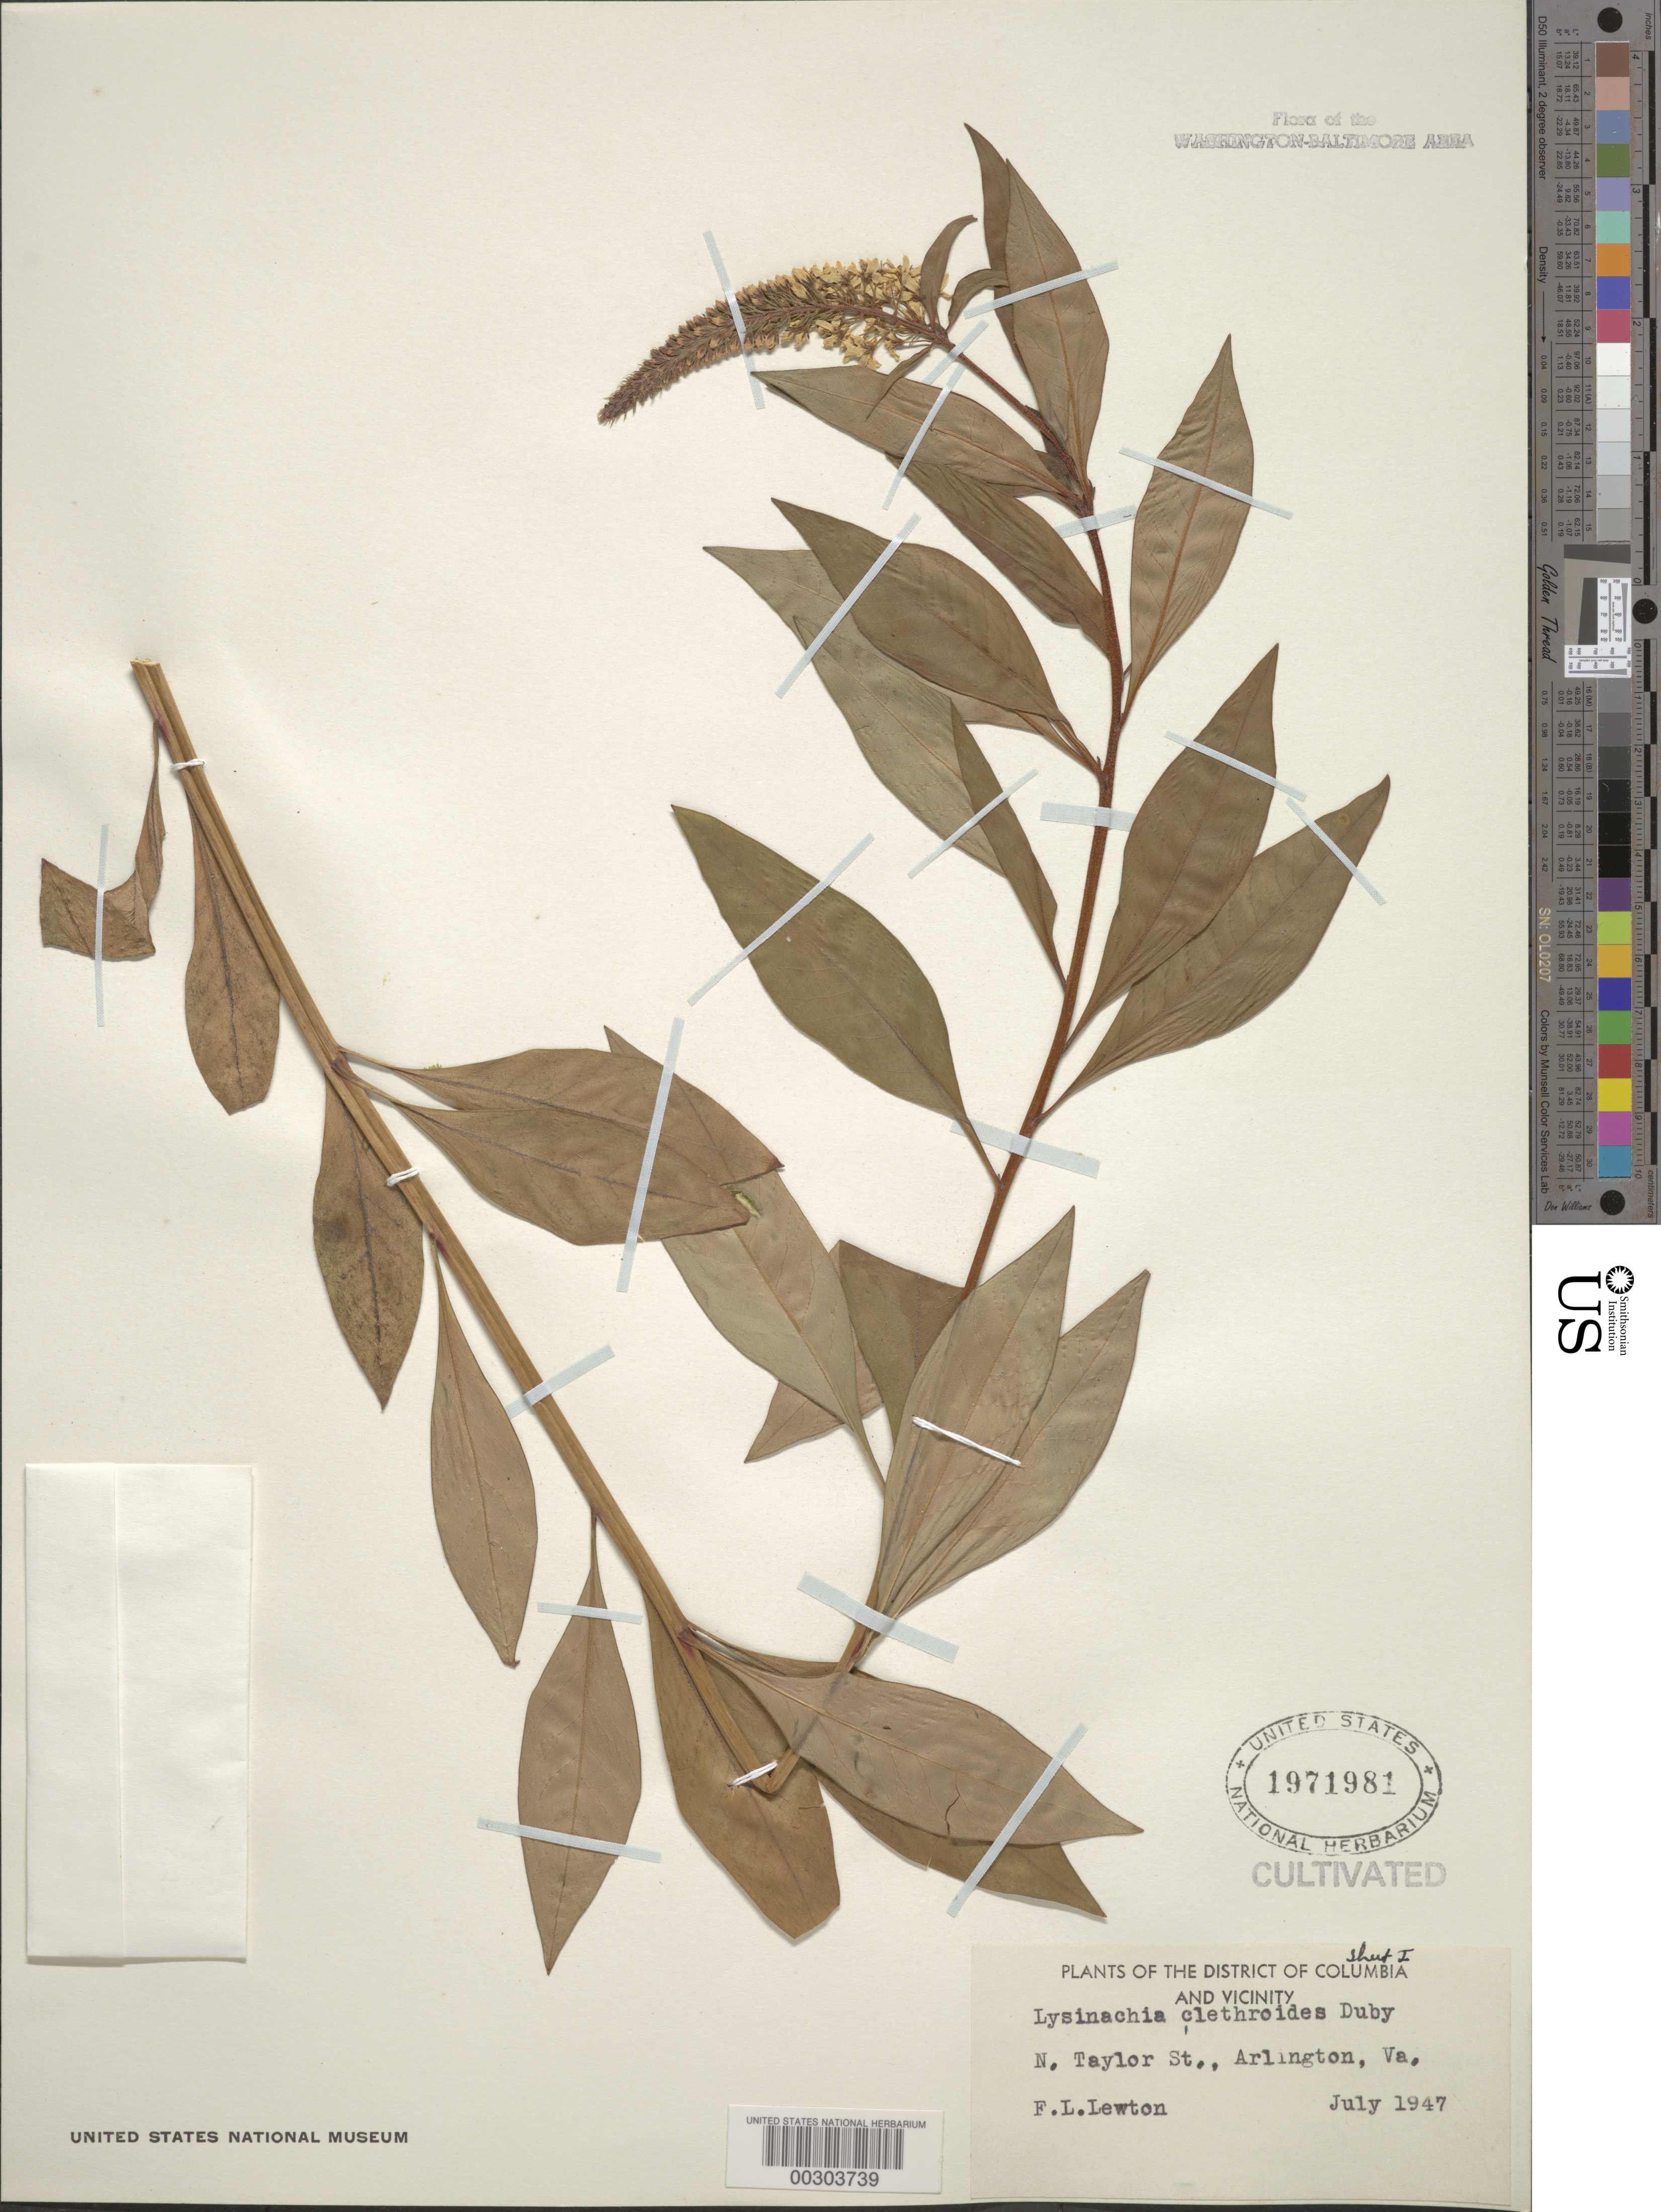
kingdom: Plantae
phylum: Tracheophyta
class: Magnoliopsida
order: Ericales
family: Primulaceae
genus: Lysimachia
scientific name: Lysimachia clethroides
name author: Duby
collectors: F. L. Lewton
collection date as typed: Jul 1947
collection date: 1947-07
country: United States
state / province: Virginia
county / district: Arlington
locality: Arlington, N. Taylor St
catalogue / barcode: US 1971981